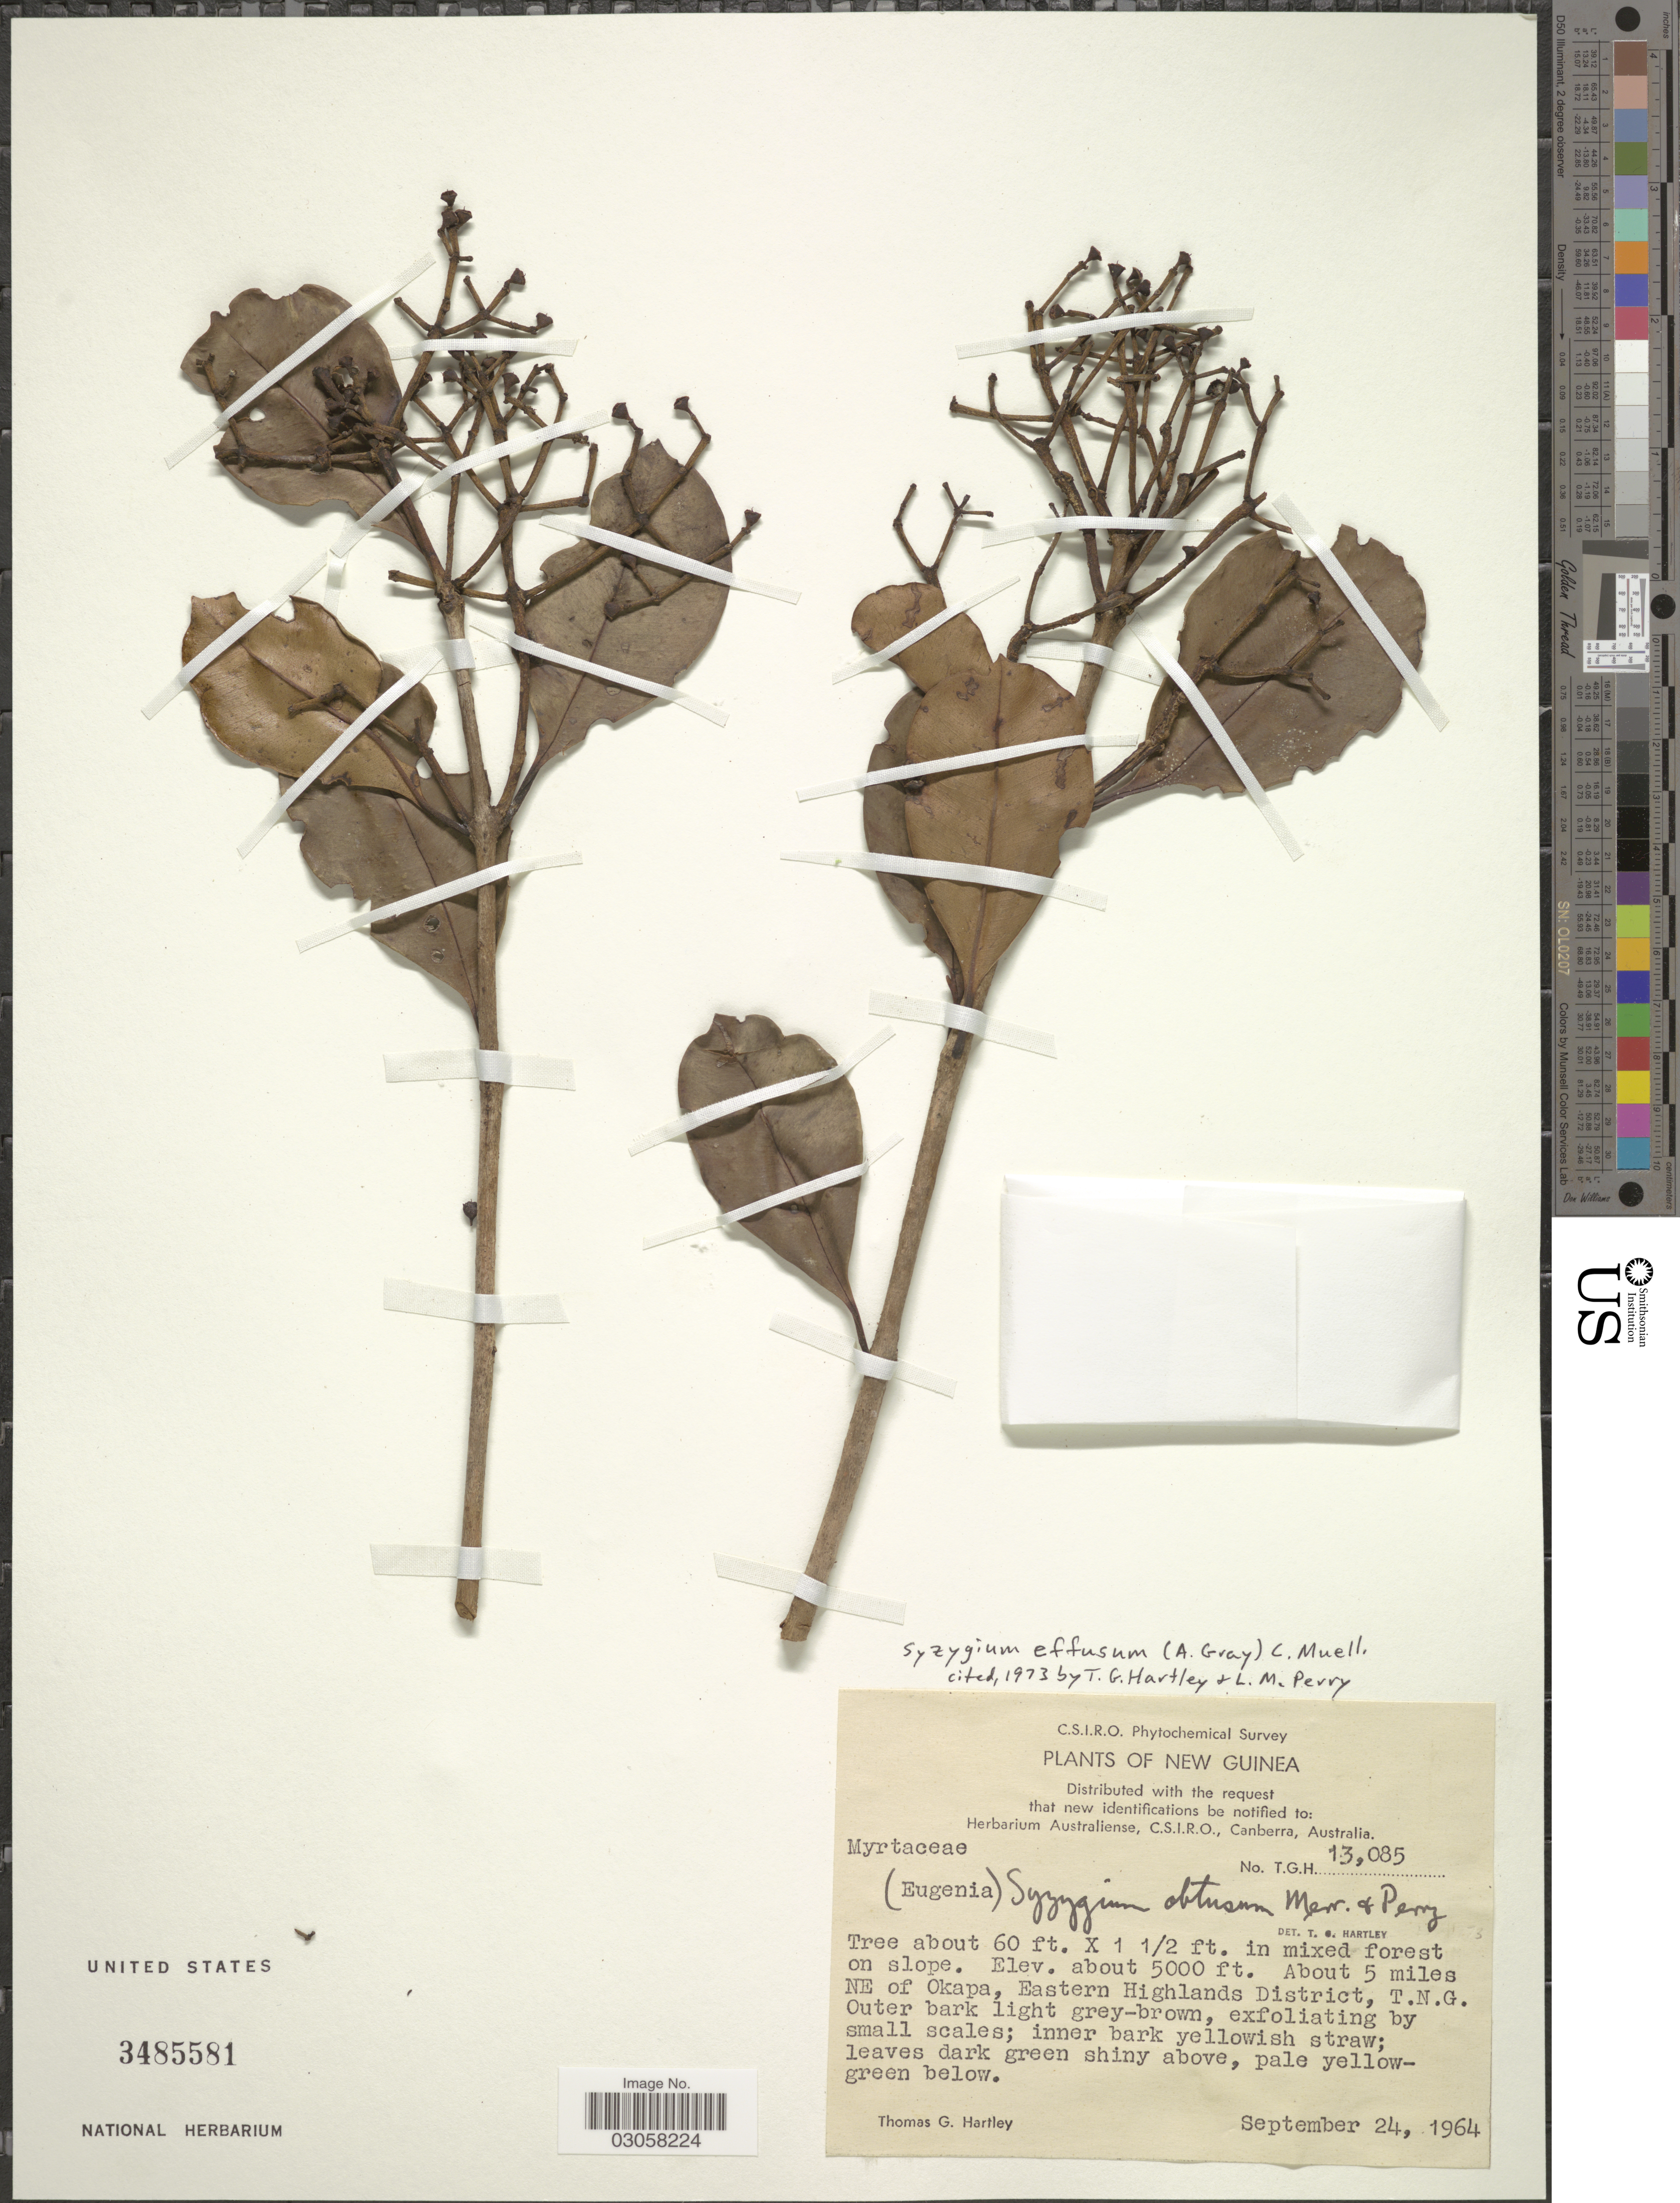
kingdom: Plantae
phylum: Tracheophyta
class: Magnoliopsida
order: Myrtales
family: Myrtaceae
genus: Syzygium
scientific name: Syzygium effusum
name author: (A. Gray) K. Müller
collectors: T. G. Hartley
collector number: T.G.H. 13085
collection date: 1964-09-24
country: Papua New Guinea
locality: New Guinea. About 5 miles NE of Okapa, Eastern Highlands District, T. N. G.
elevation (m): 1524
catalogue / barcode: US 3485581